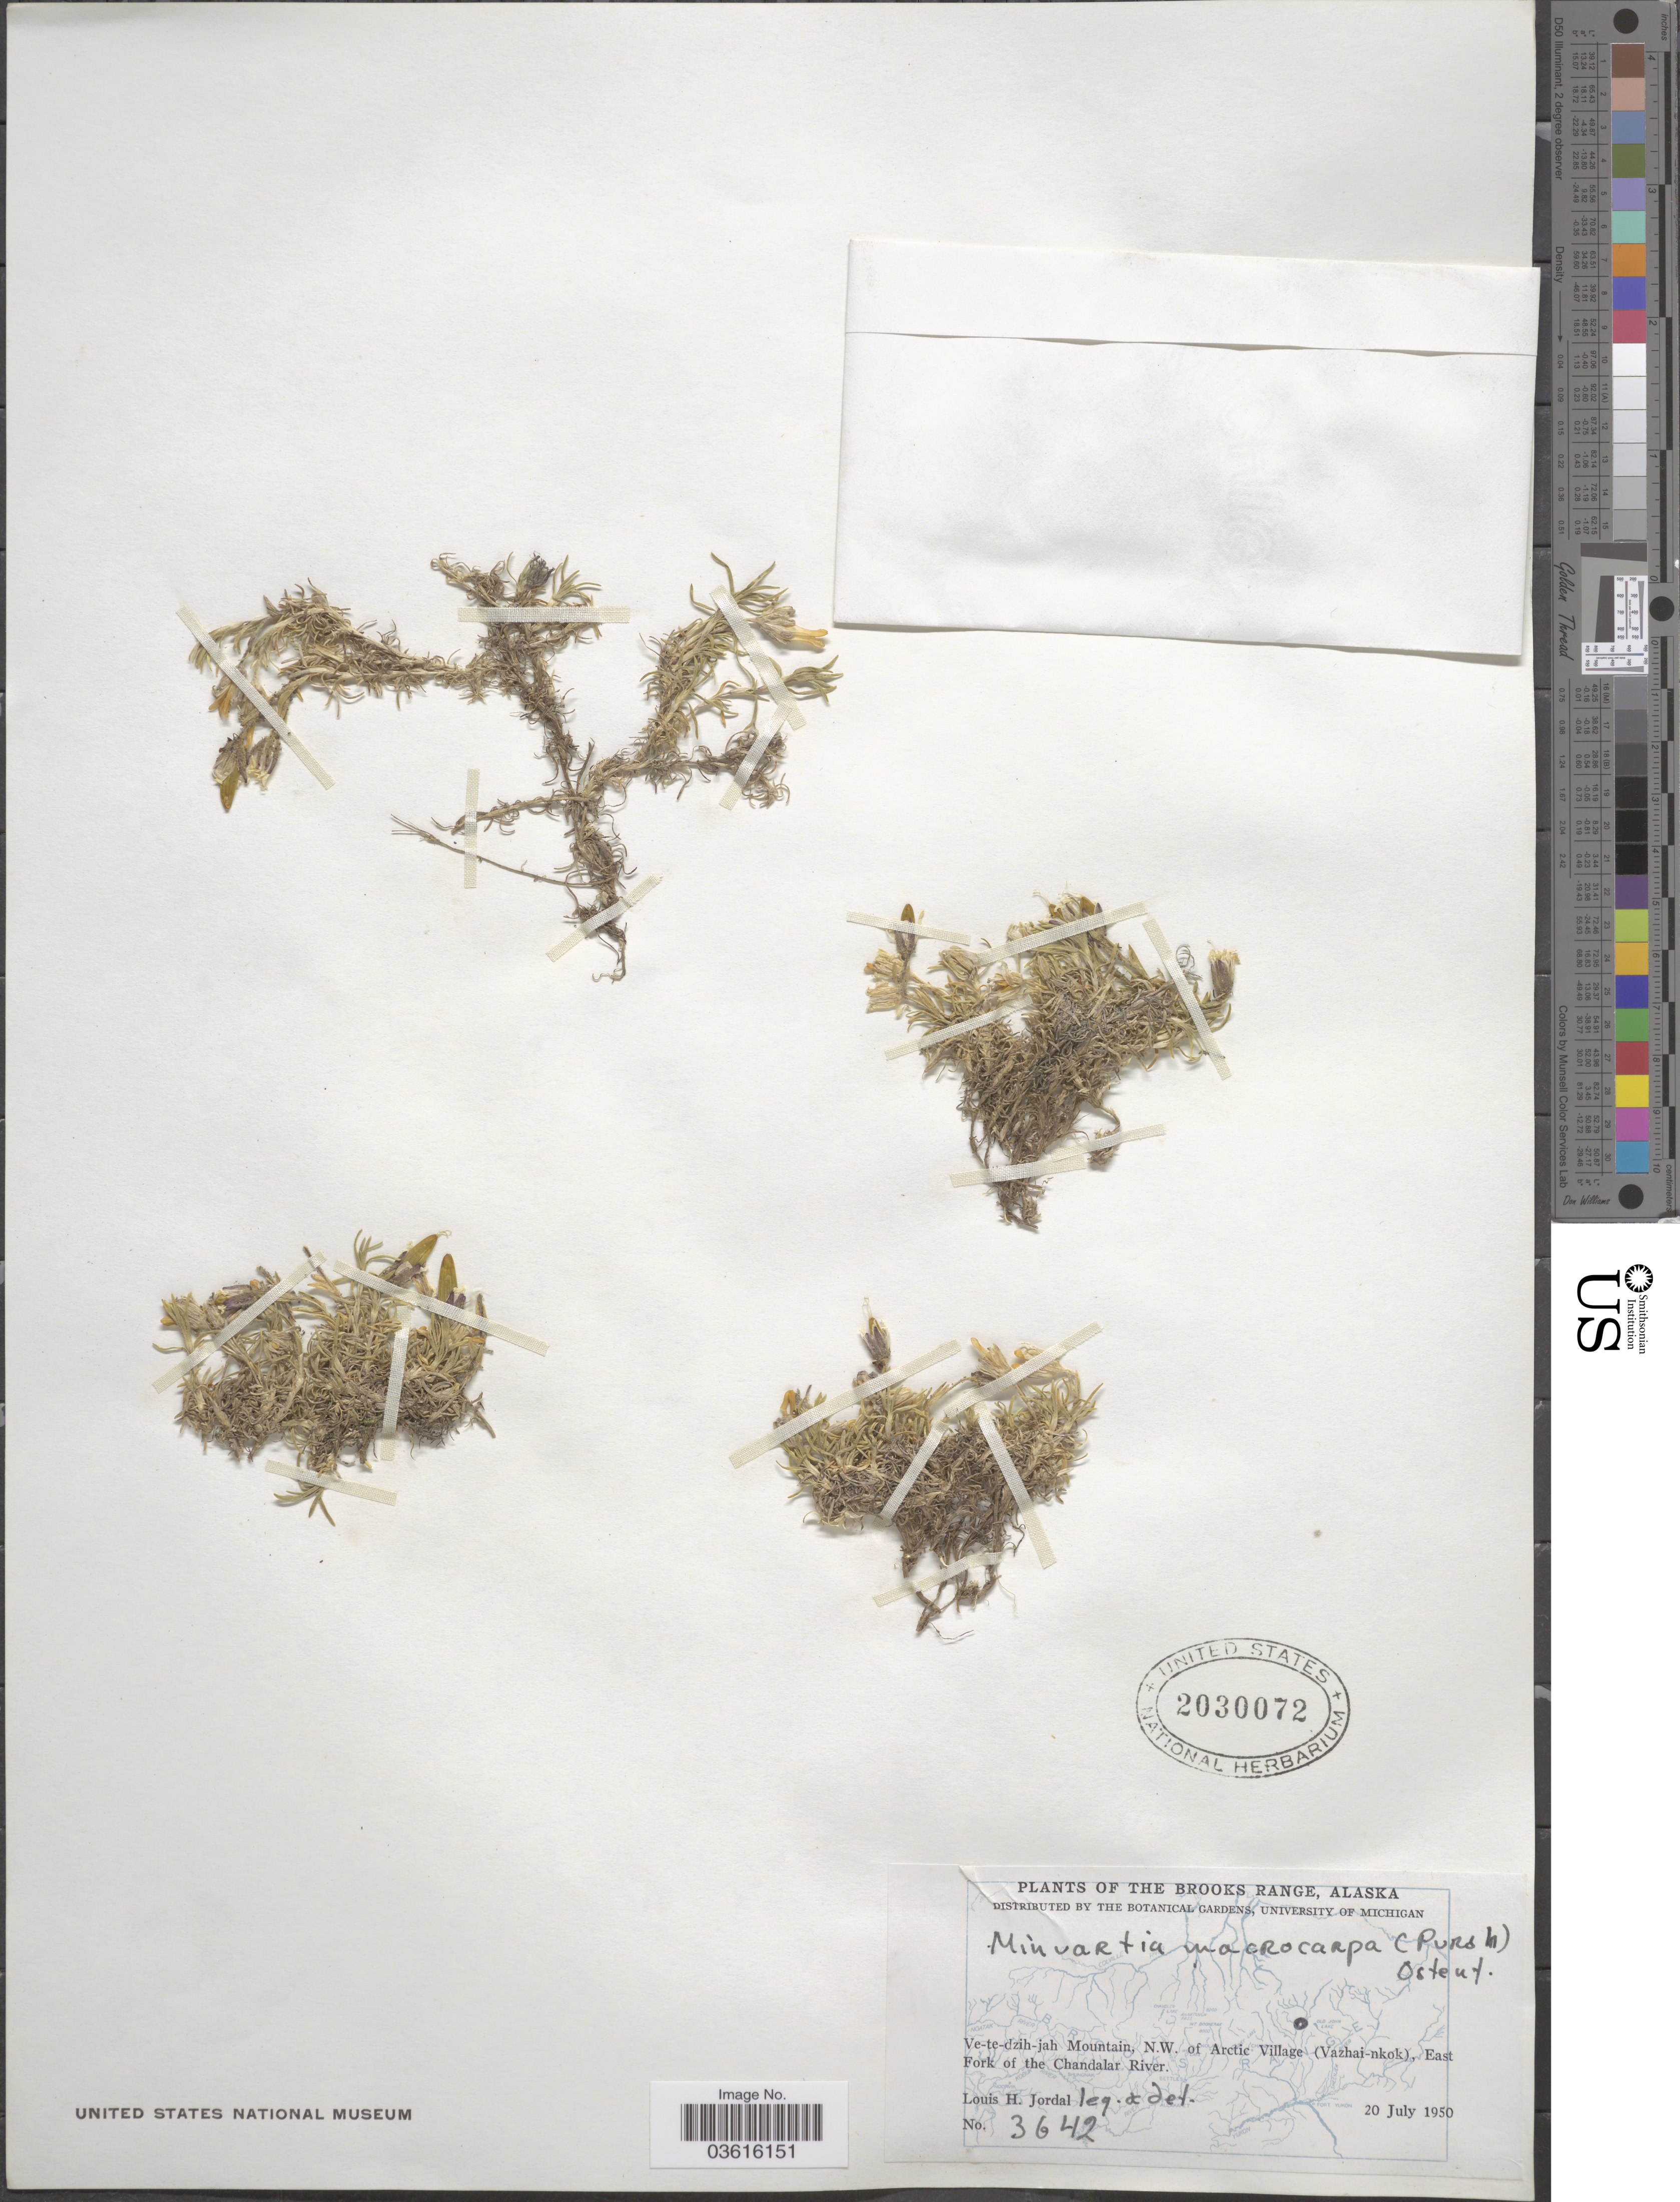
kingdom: Plantae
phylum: Tracheophyta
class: Magnoliopsida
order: Caryophyllales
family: Caryophyllaceae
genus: Pseudocherleria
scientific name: Pseudocherleria macrocarpa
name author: (Pursh) Dillenb. & Kadereit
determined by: U.S. National Herbarium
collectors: L. Jordal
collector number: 3642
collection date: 1950-07-20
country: United States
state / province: Alaska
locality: Ve-te-dzih-jah Mountain, N.W. of Arctic Village (Vazhai-nkok), East Fork of the Chandalar River.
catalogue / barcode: US 2030072